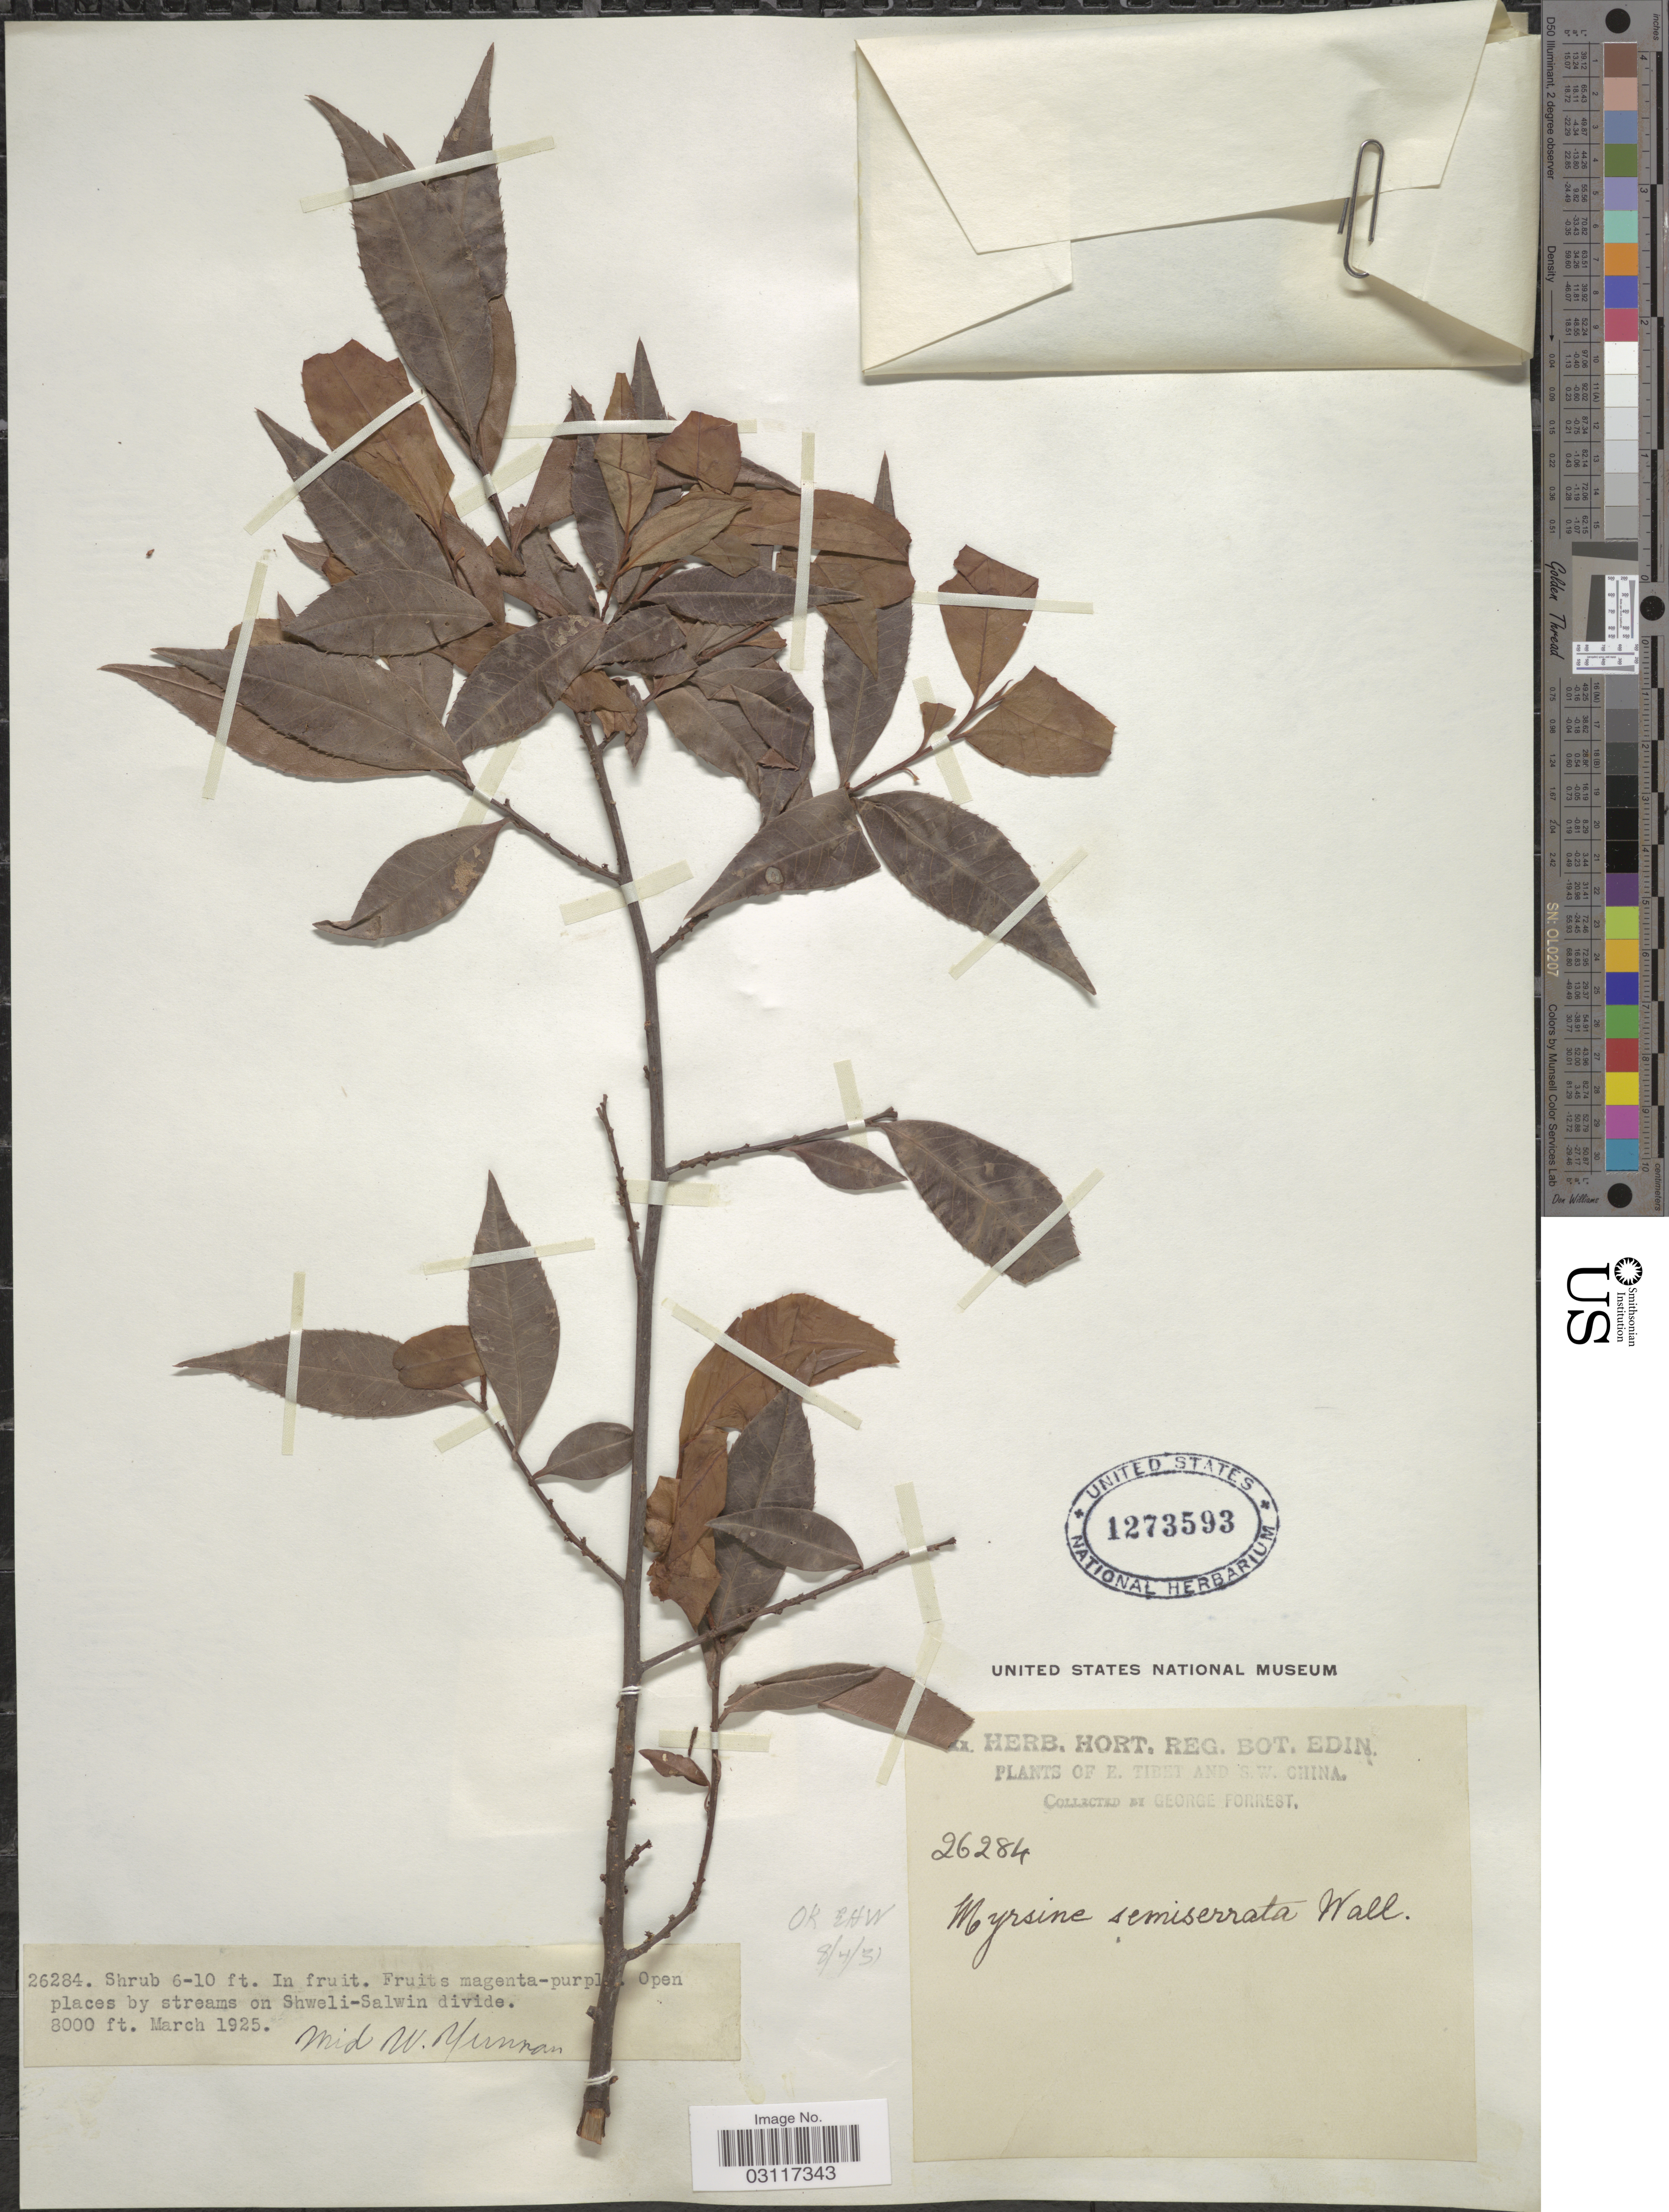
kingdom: Plantae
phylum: Tracheophyta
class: Magnoliopsida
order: Ericales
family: Primulaceae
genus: Myrsine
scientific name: Myrsine semiserrata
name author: Wall.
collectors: G. Forrest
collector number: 26284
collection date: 1925-03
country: China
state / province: Xizang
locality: E. Tibet And S.W. China, Shweli-Salwin divide.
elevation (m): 2438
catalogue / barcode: US 1273593